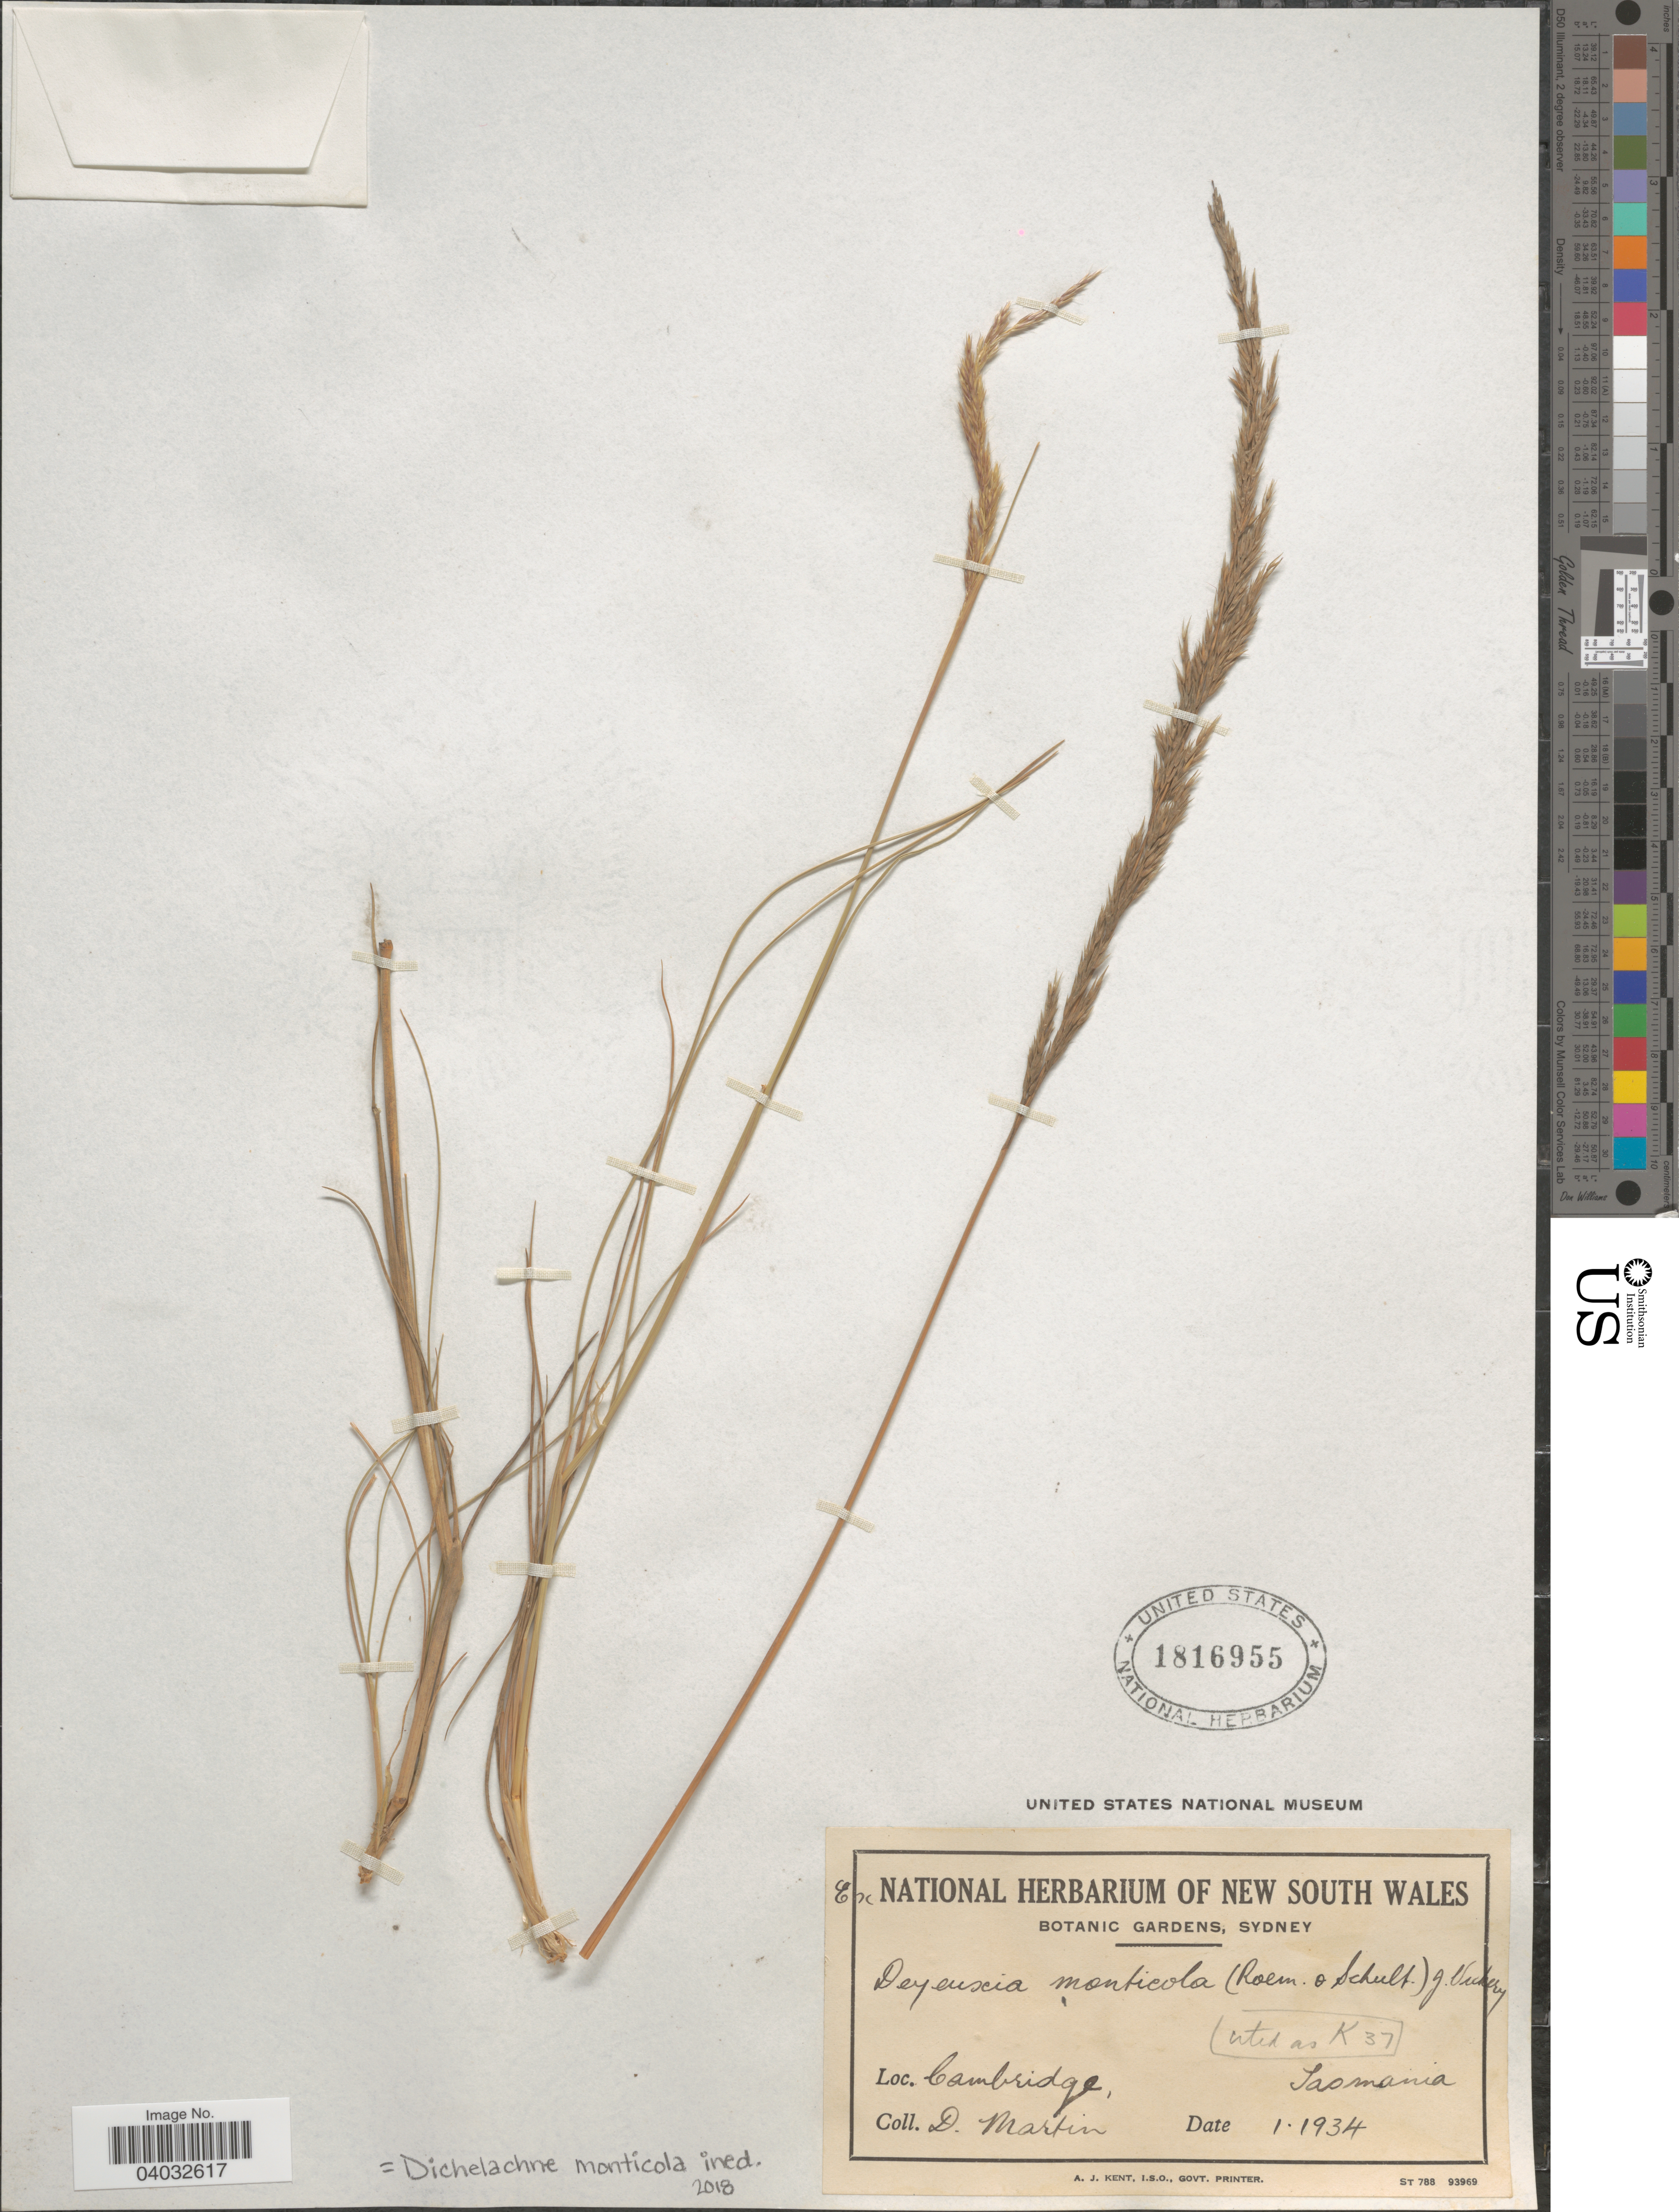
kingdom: Plantae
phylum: Tracheophyta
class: Liliopsida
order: Poales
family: Poaceae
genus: Dichelachne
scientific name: Dichelachne monticola ined.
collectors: D. Martin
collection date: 1934-01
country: Australia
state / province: Tasmania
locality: Cambridge.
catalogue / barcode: US 1816955